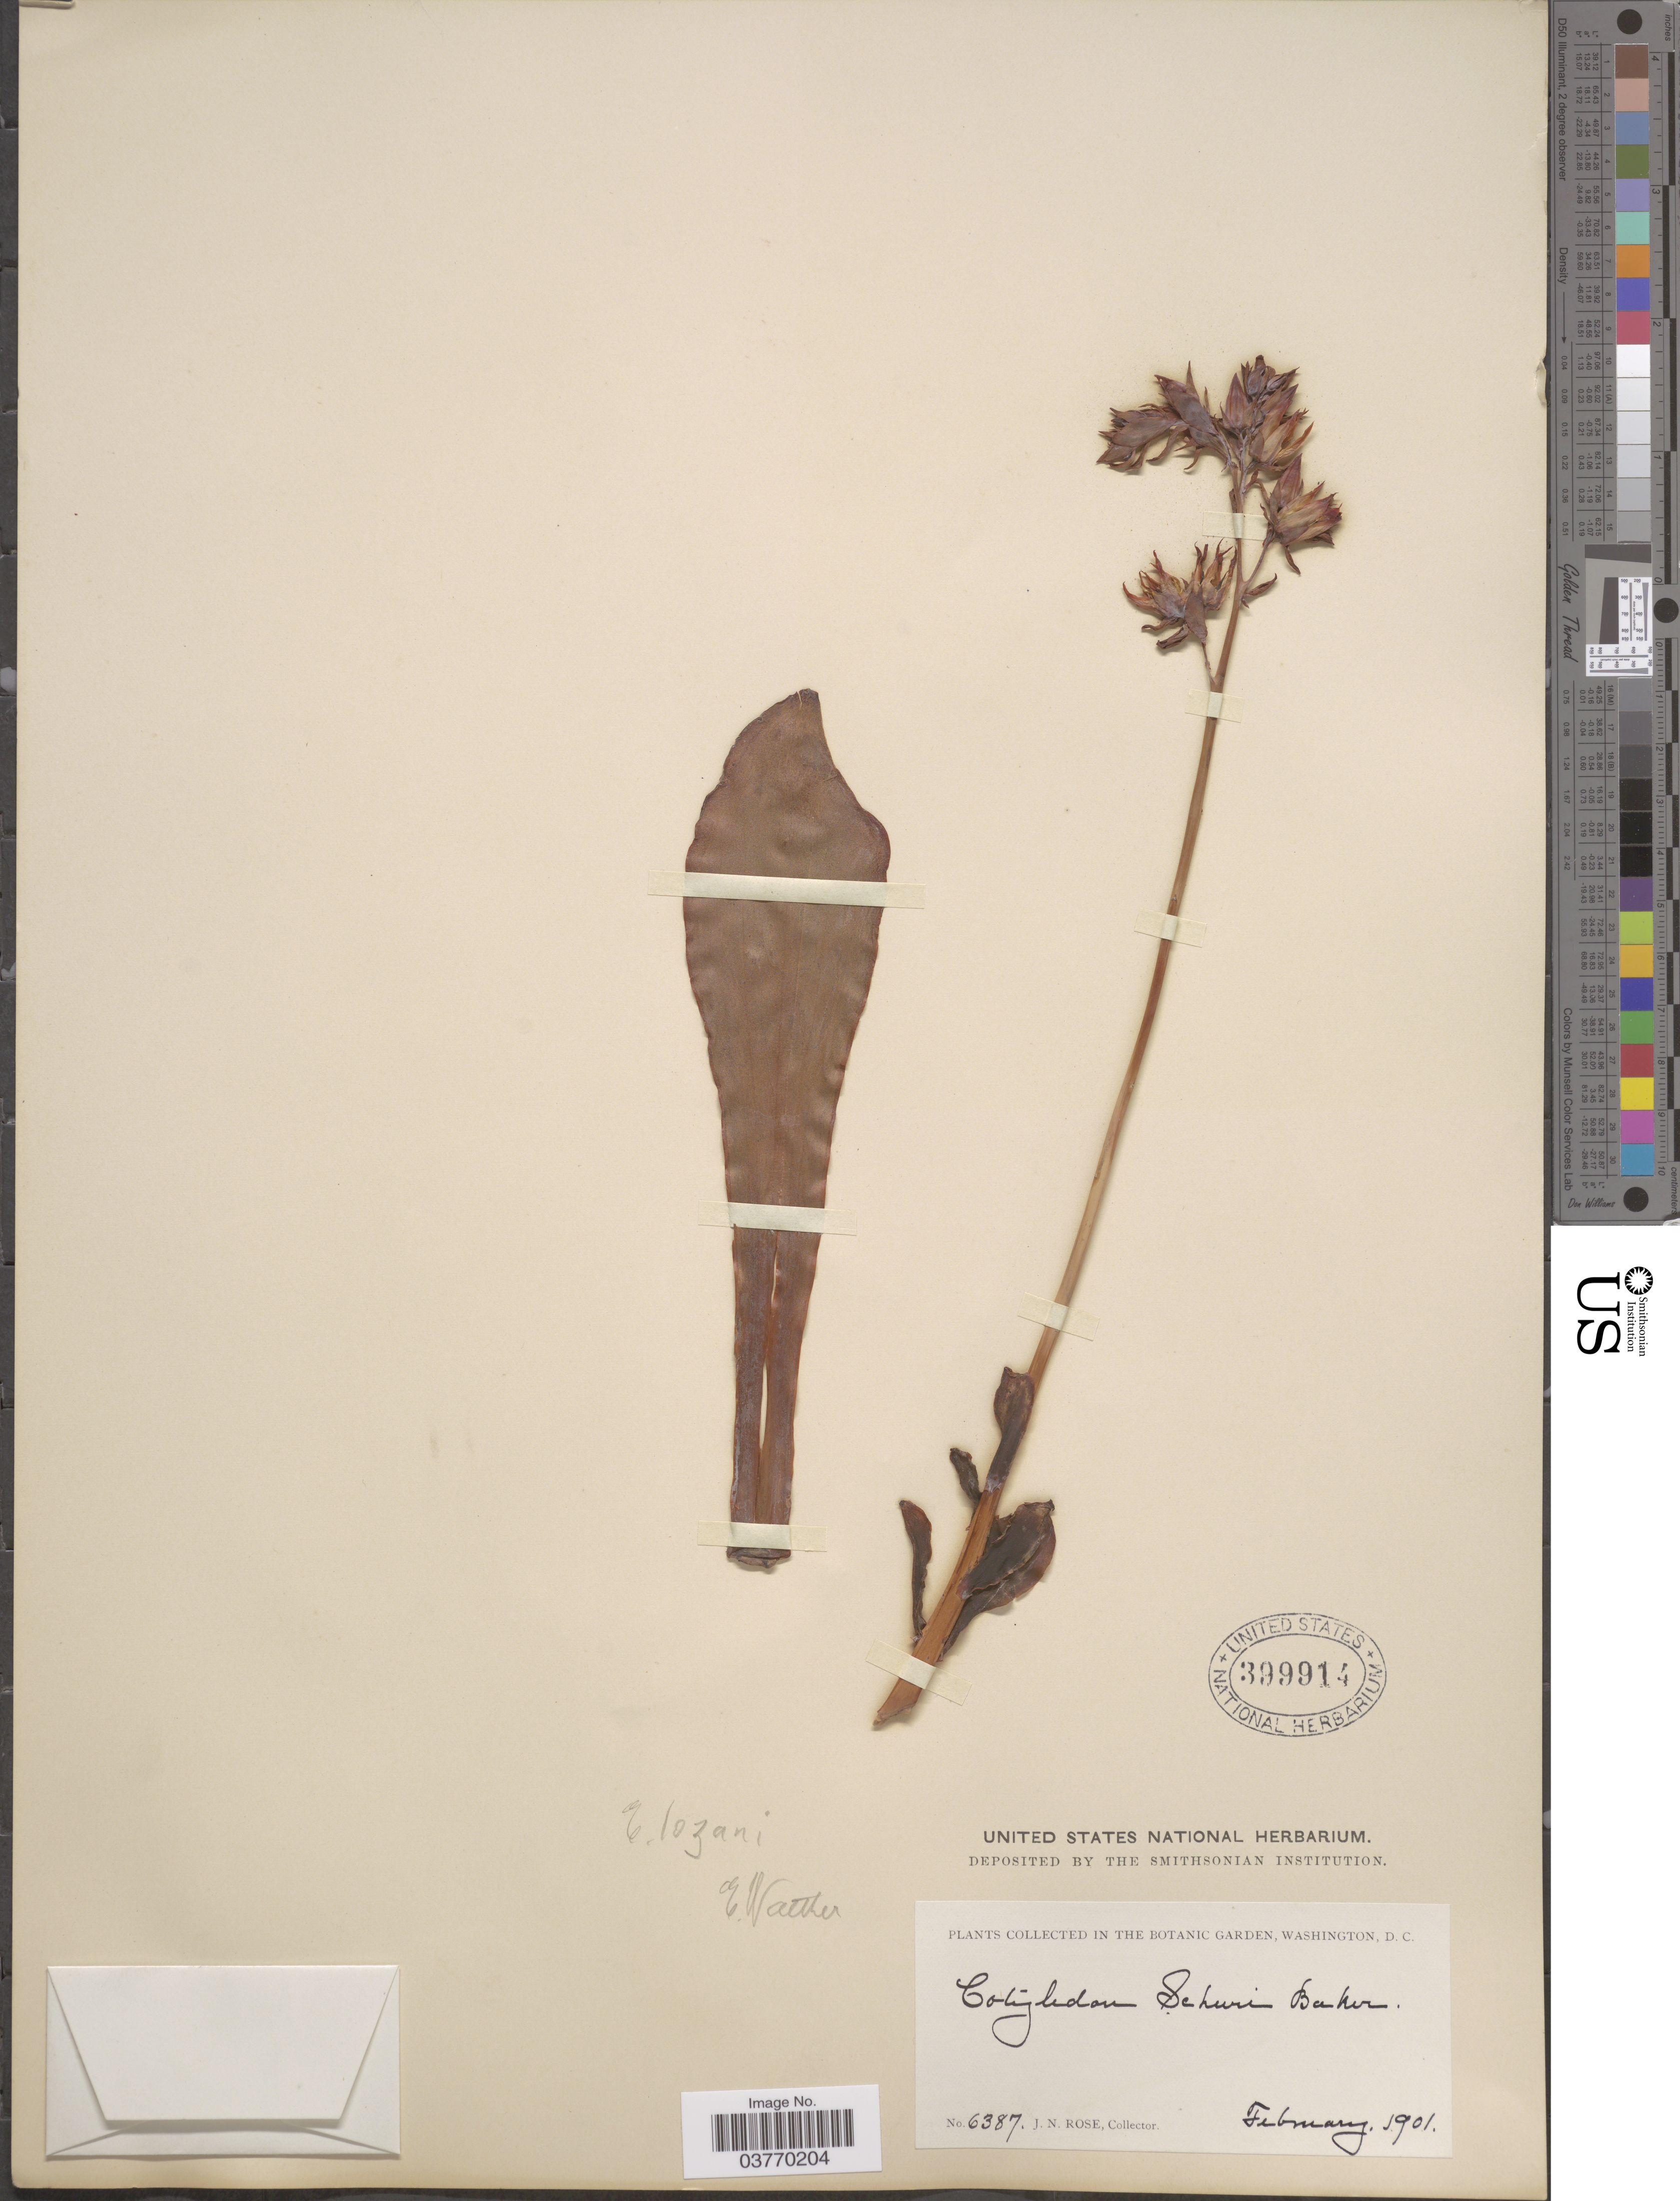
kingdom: Plantae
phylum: Tracheophyta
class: Magnoliopsida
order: Saxifragales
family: Crassulaceae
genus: Echeveria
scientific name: Echeveria lozani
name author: Rose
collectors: J. N. Rose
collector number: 6387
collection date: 1901-02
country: United States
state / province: District of Columbia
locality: The Botanic Garden, Washington, D.C.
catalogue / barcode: US 399914